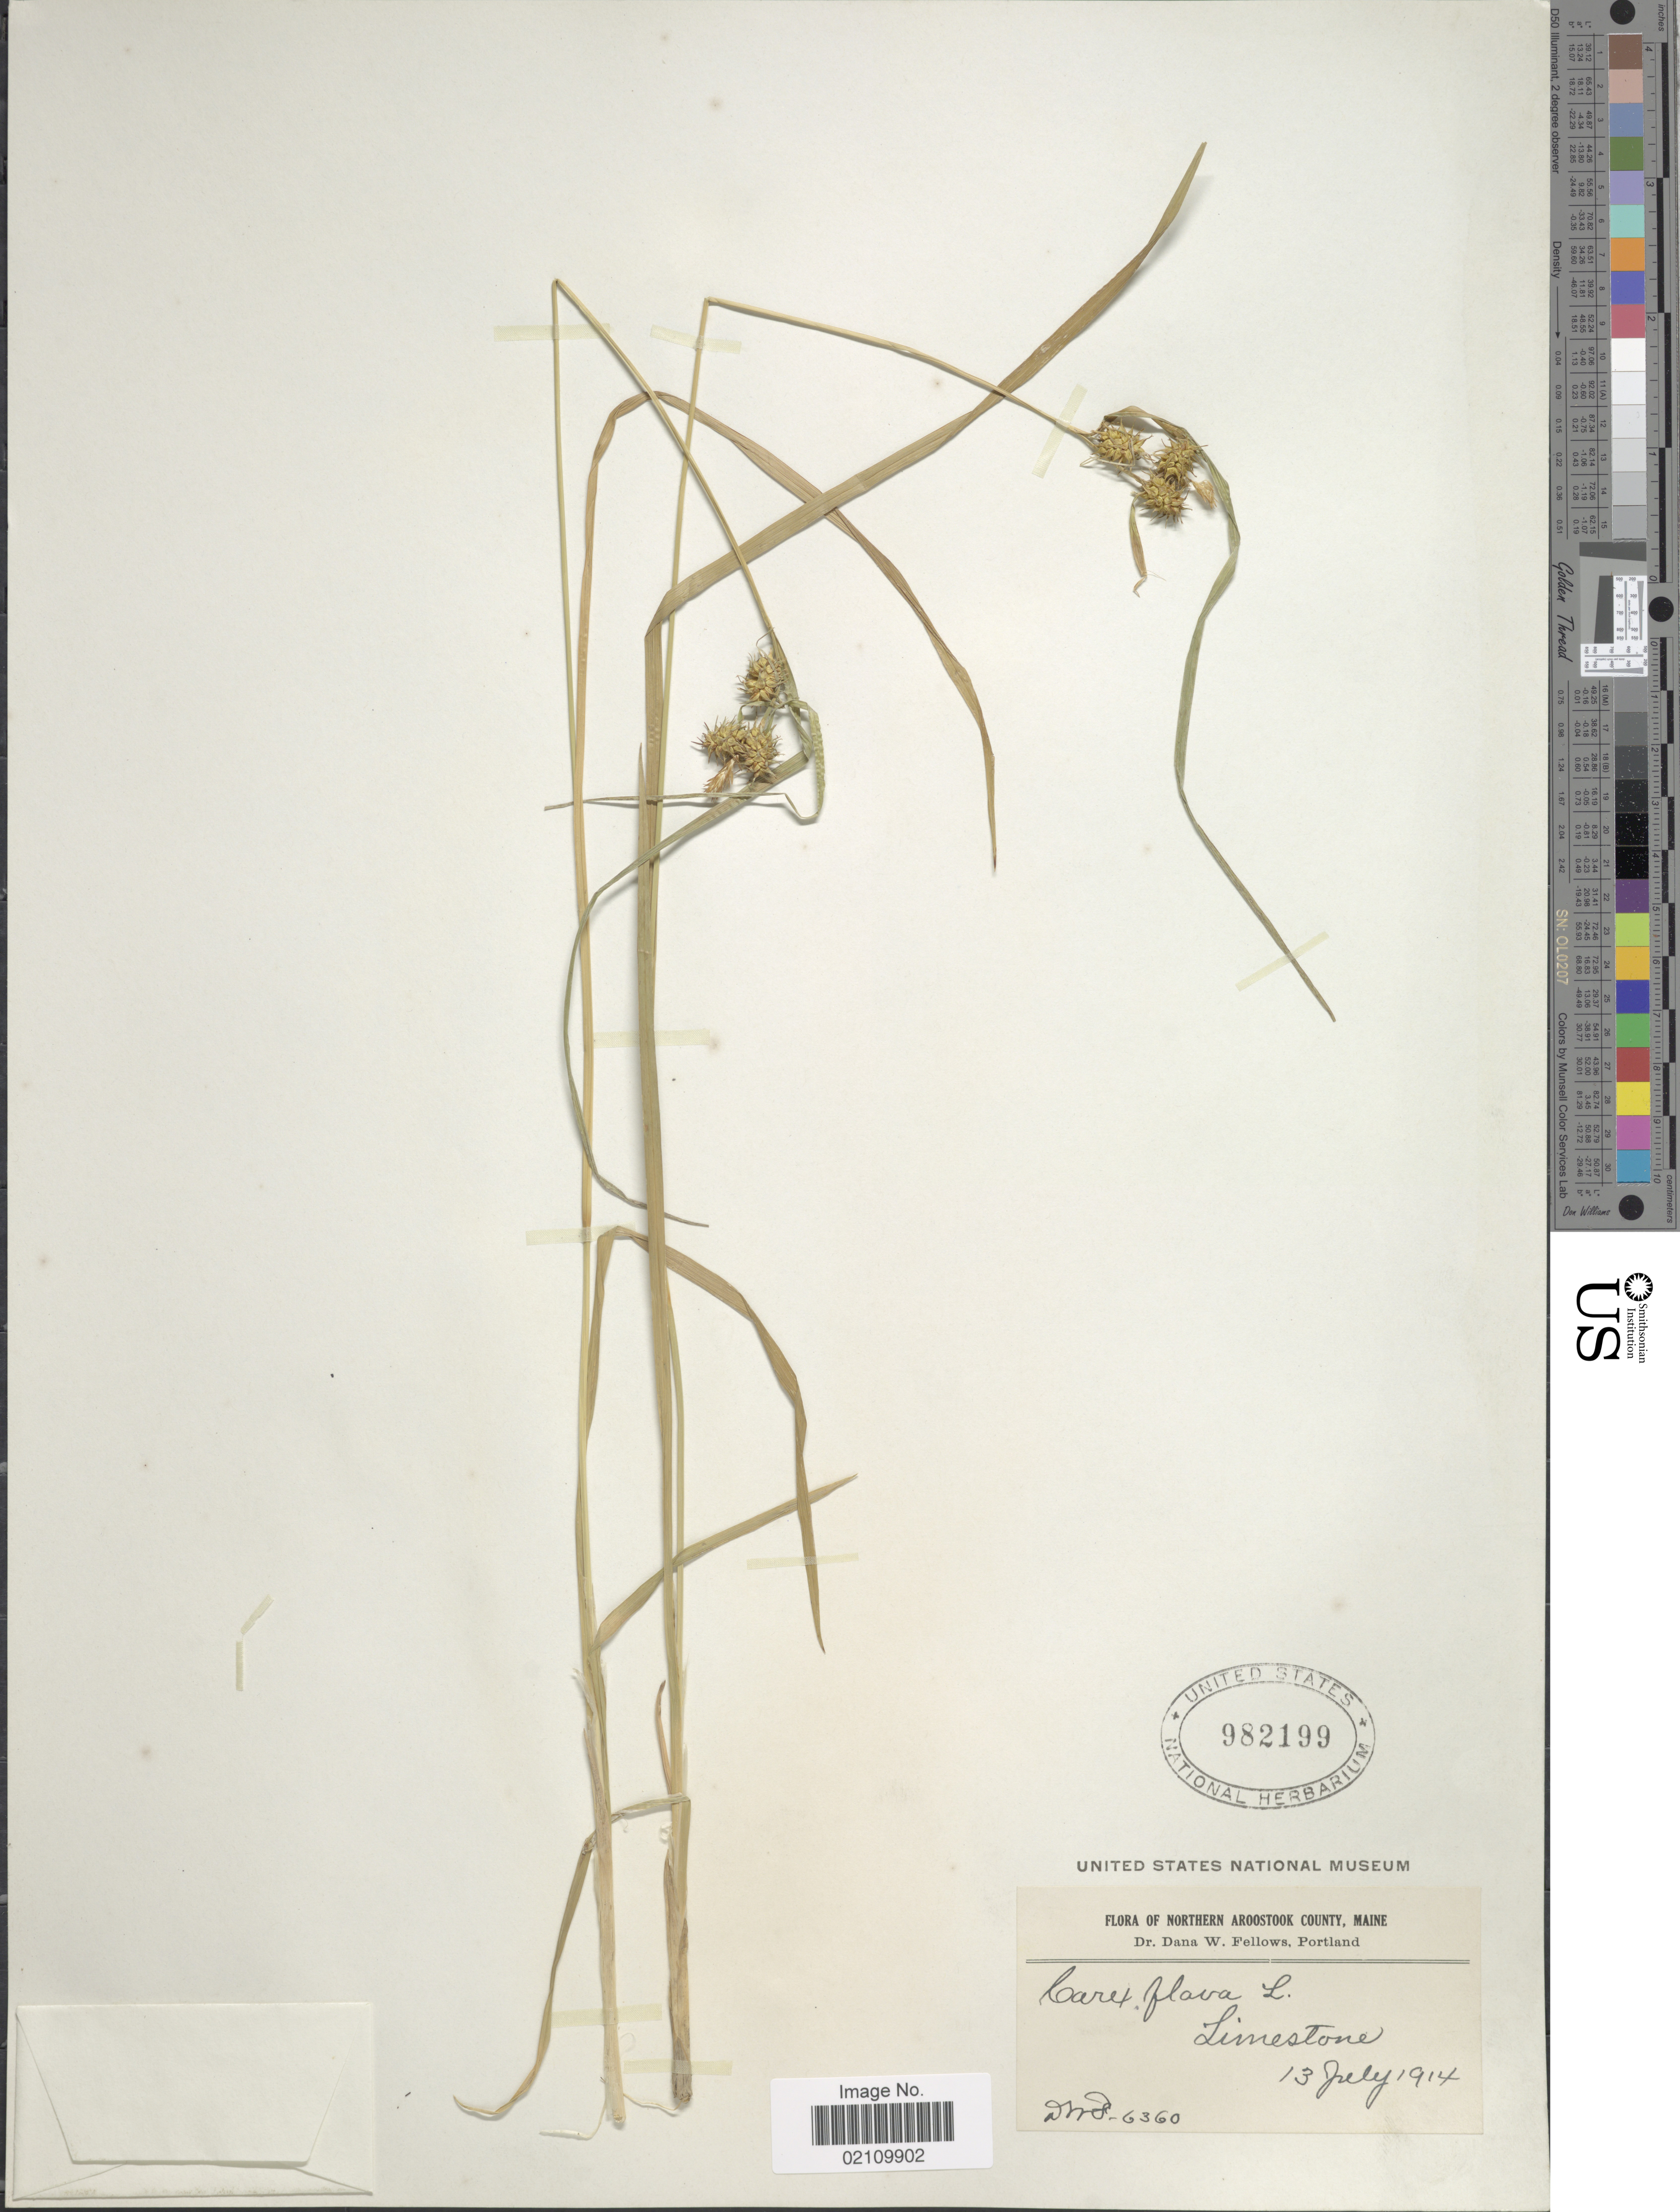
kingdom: Plantae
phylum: Tracheophyta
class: Liliopsida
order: Poales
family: Cyperaceae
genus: Carex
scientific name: Carex flava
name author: L.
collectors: D. W. Fellows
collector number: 6360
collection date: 1914-07-13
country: United States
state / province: Maine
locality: Northern Aroostook County. Limestone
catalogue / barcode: US 982199